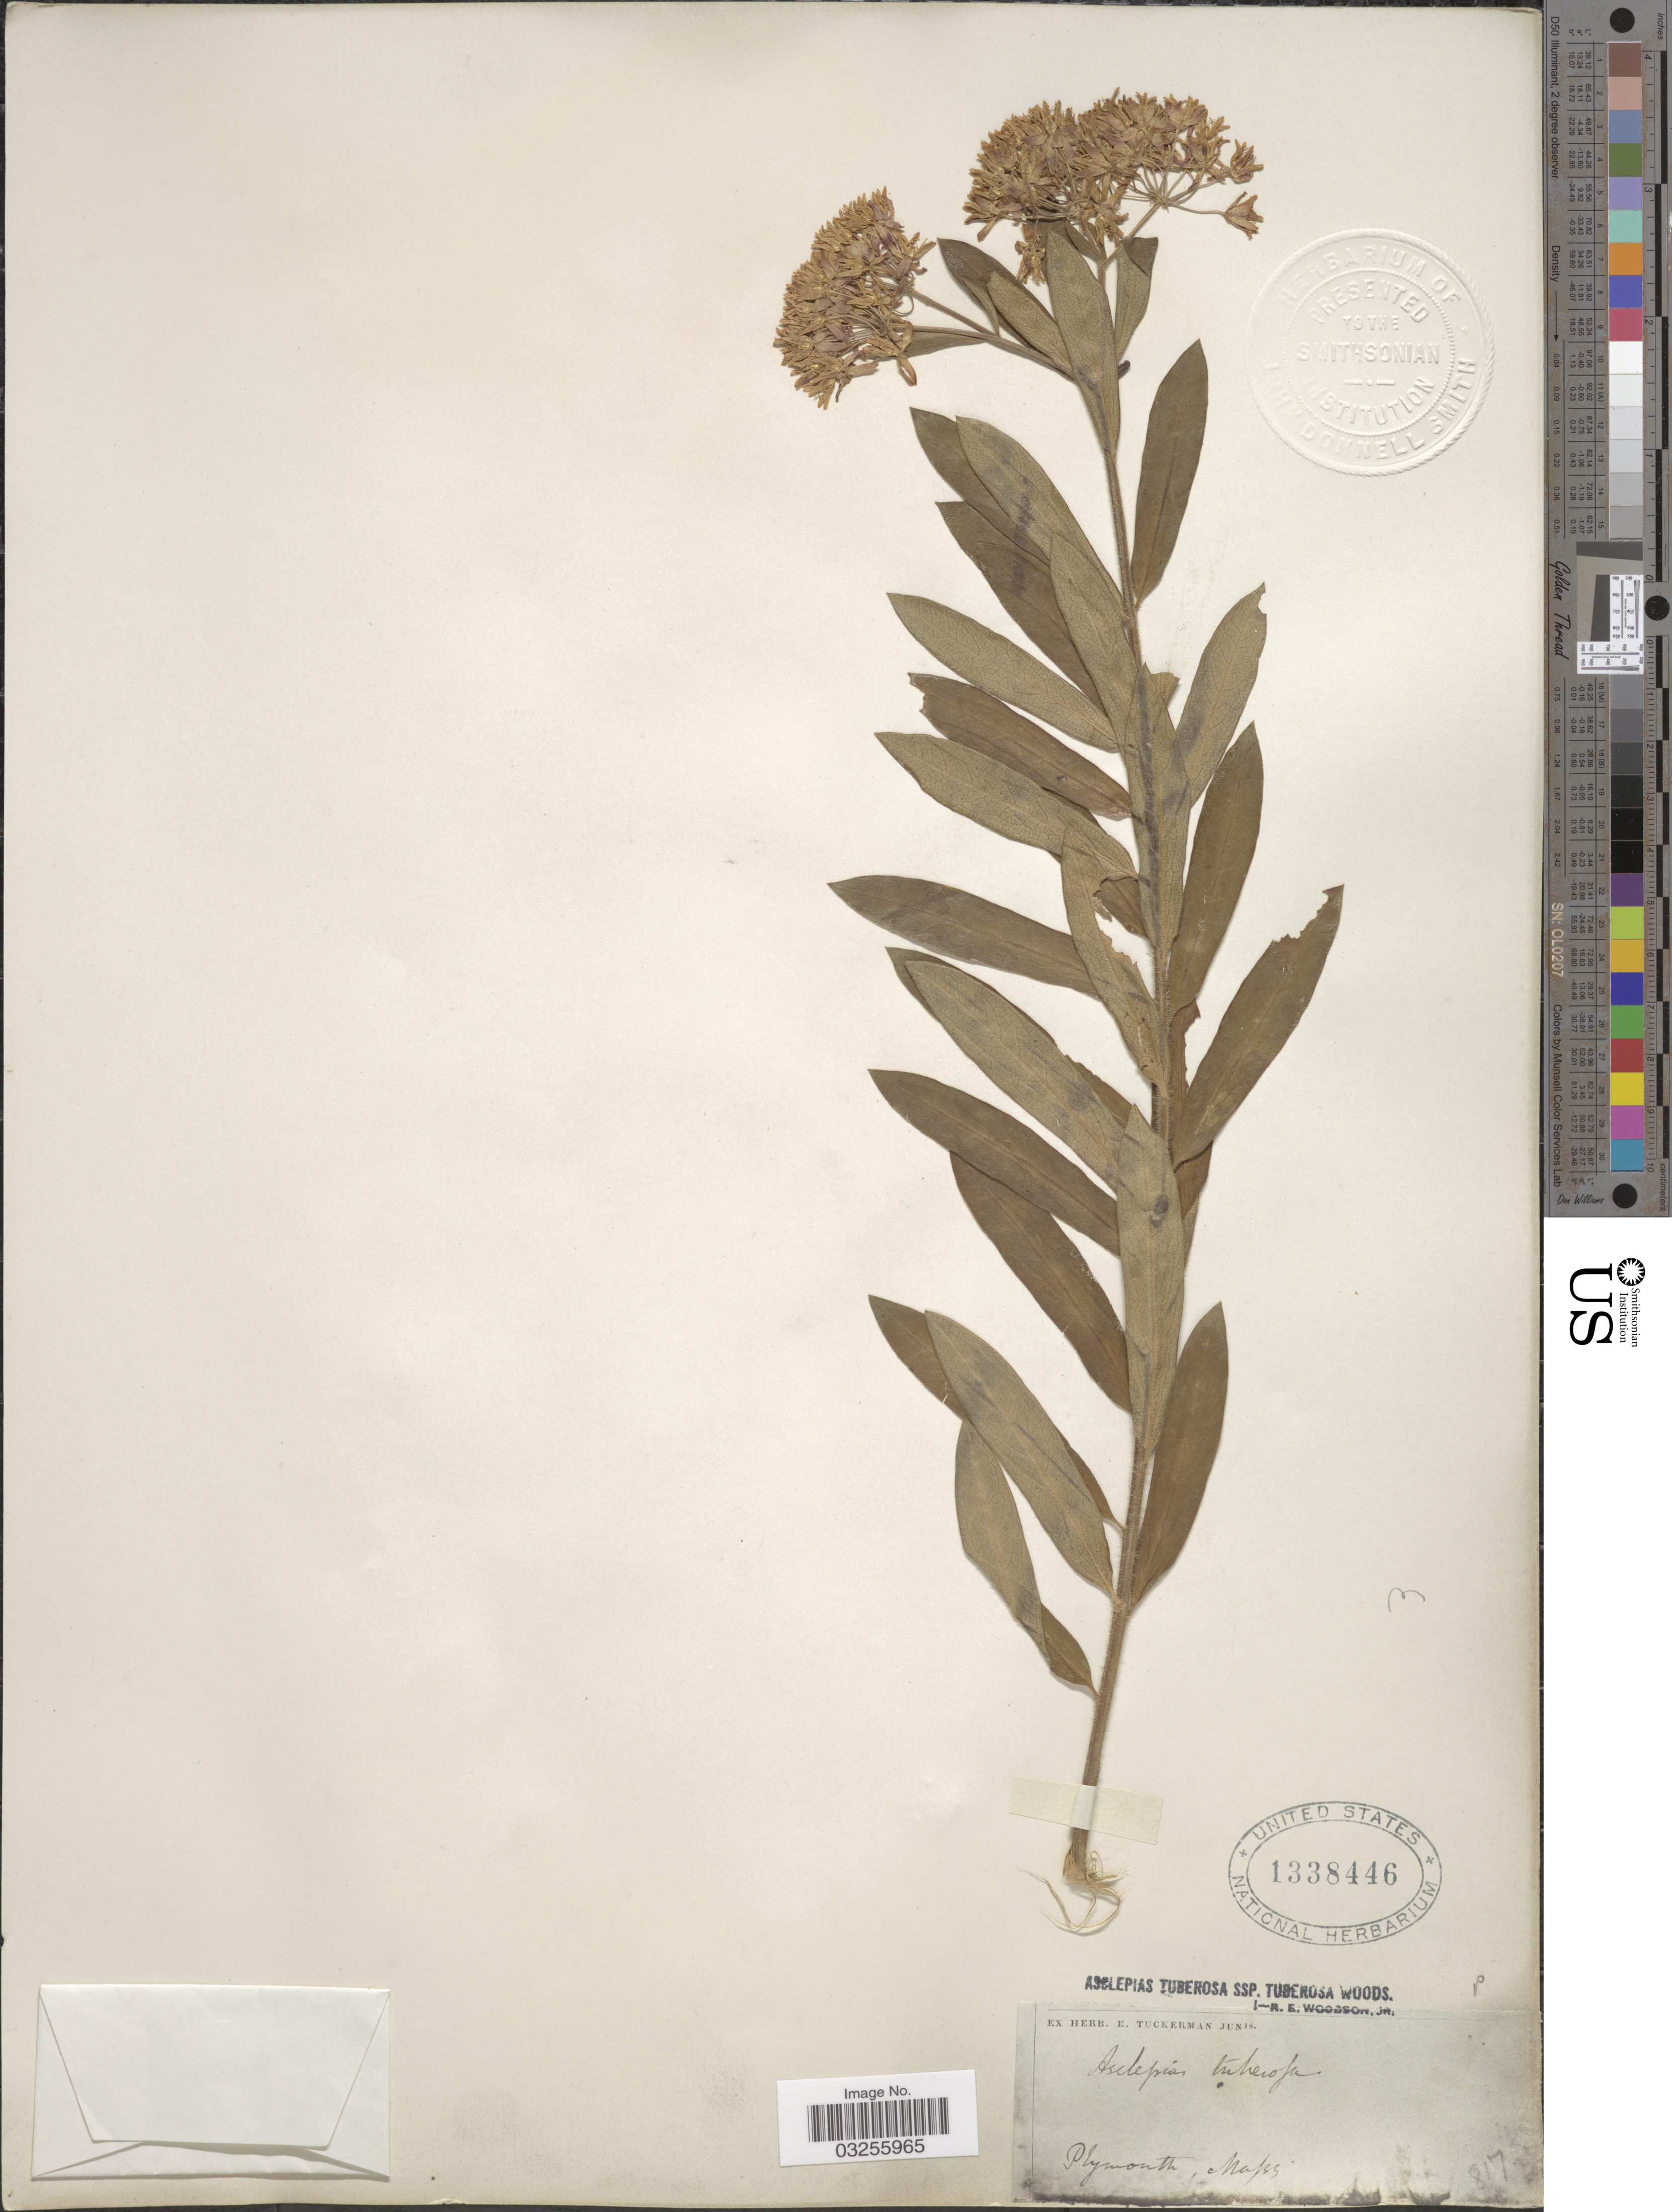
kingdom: Plantae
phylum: Tracheophyta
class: Magnoliopsida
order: Gentianales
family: Apocynaceae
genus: Asclepias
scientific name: Asclepias tuberosa subsp. tuberosa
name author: L.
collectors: ex herb. E. Tuckerman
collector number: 817?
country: United States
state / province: Massachusetts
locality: Plymouth.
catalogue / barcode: US 1338446